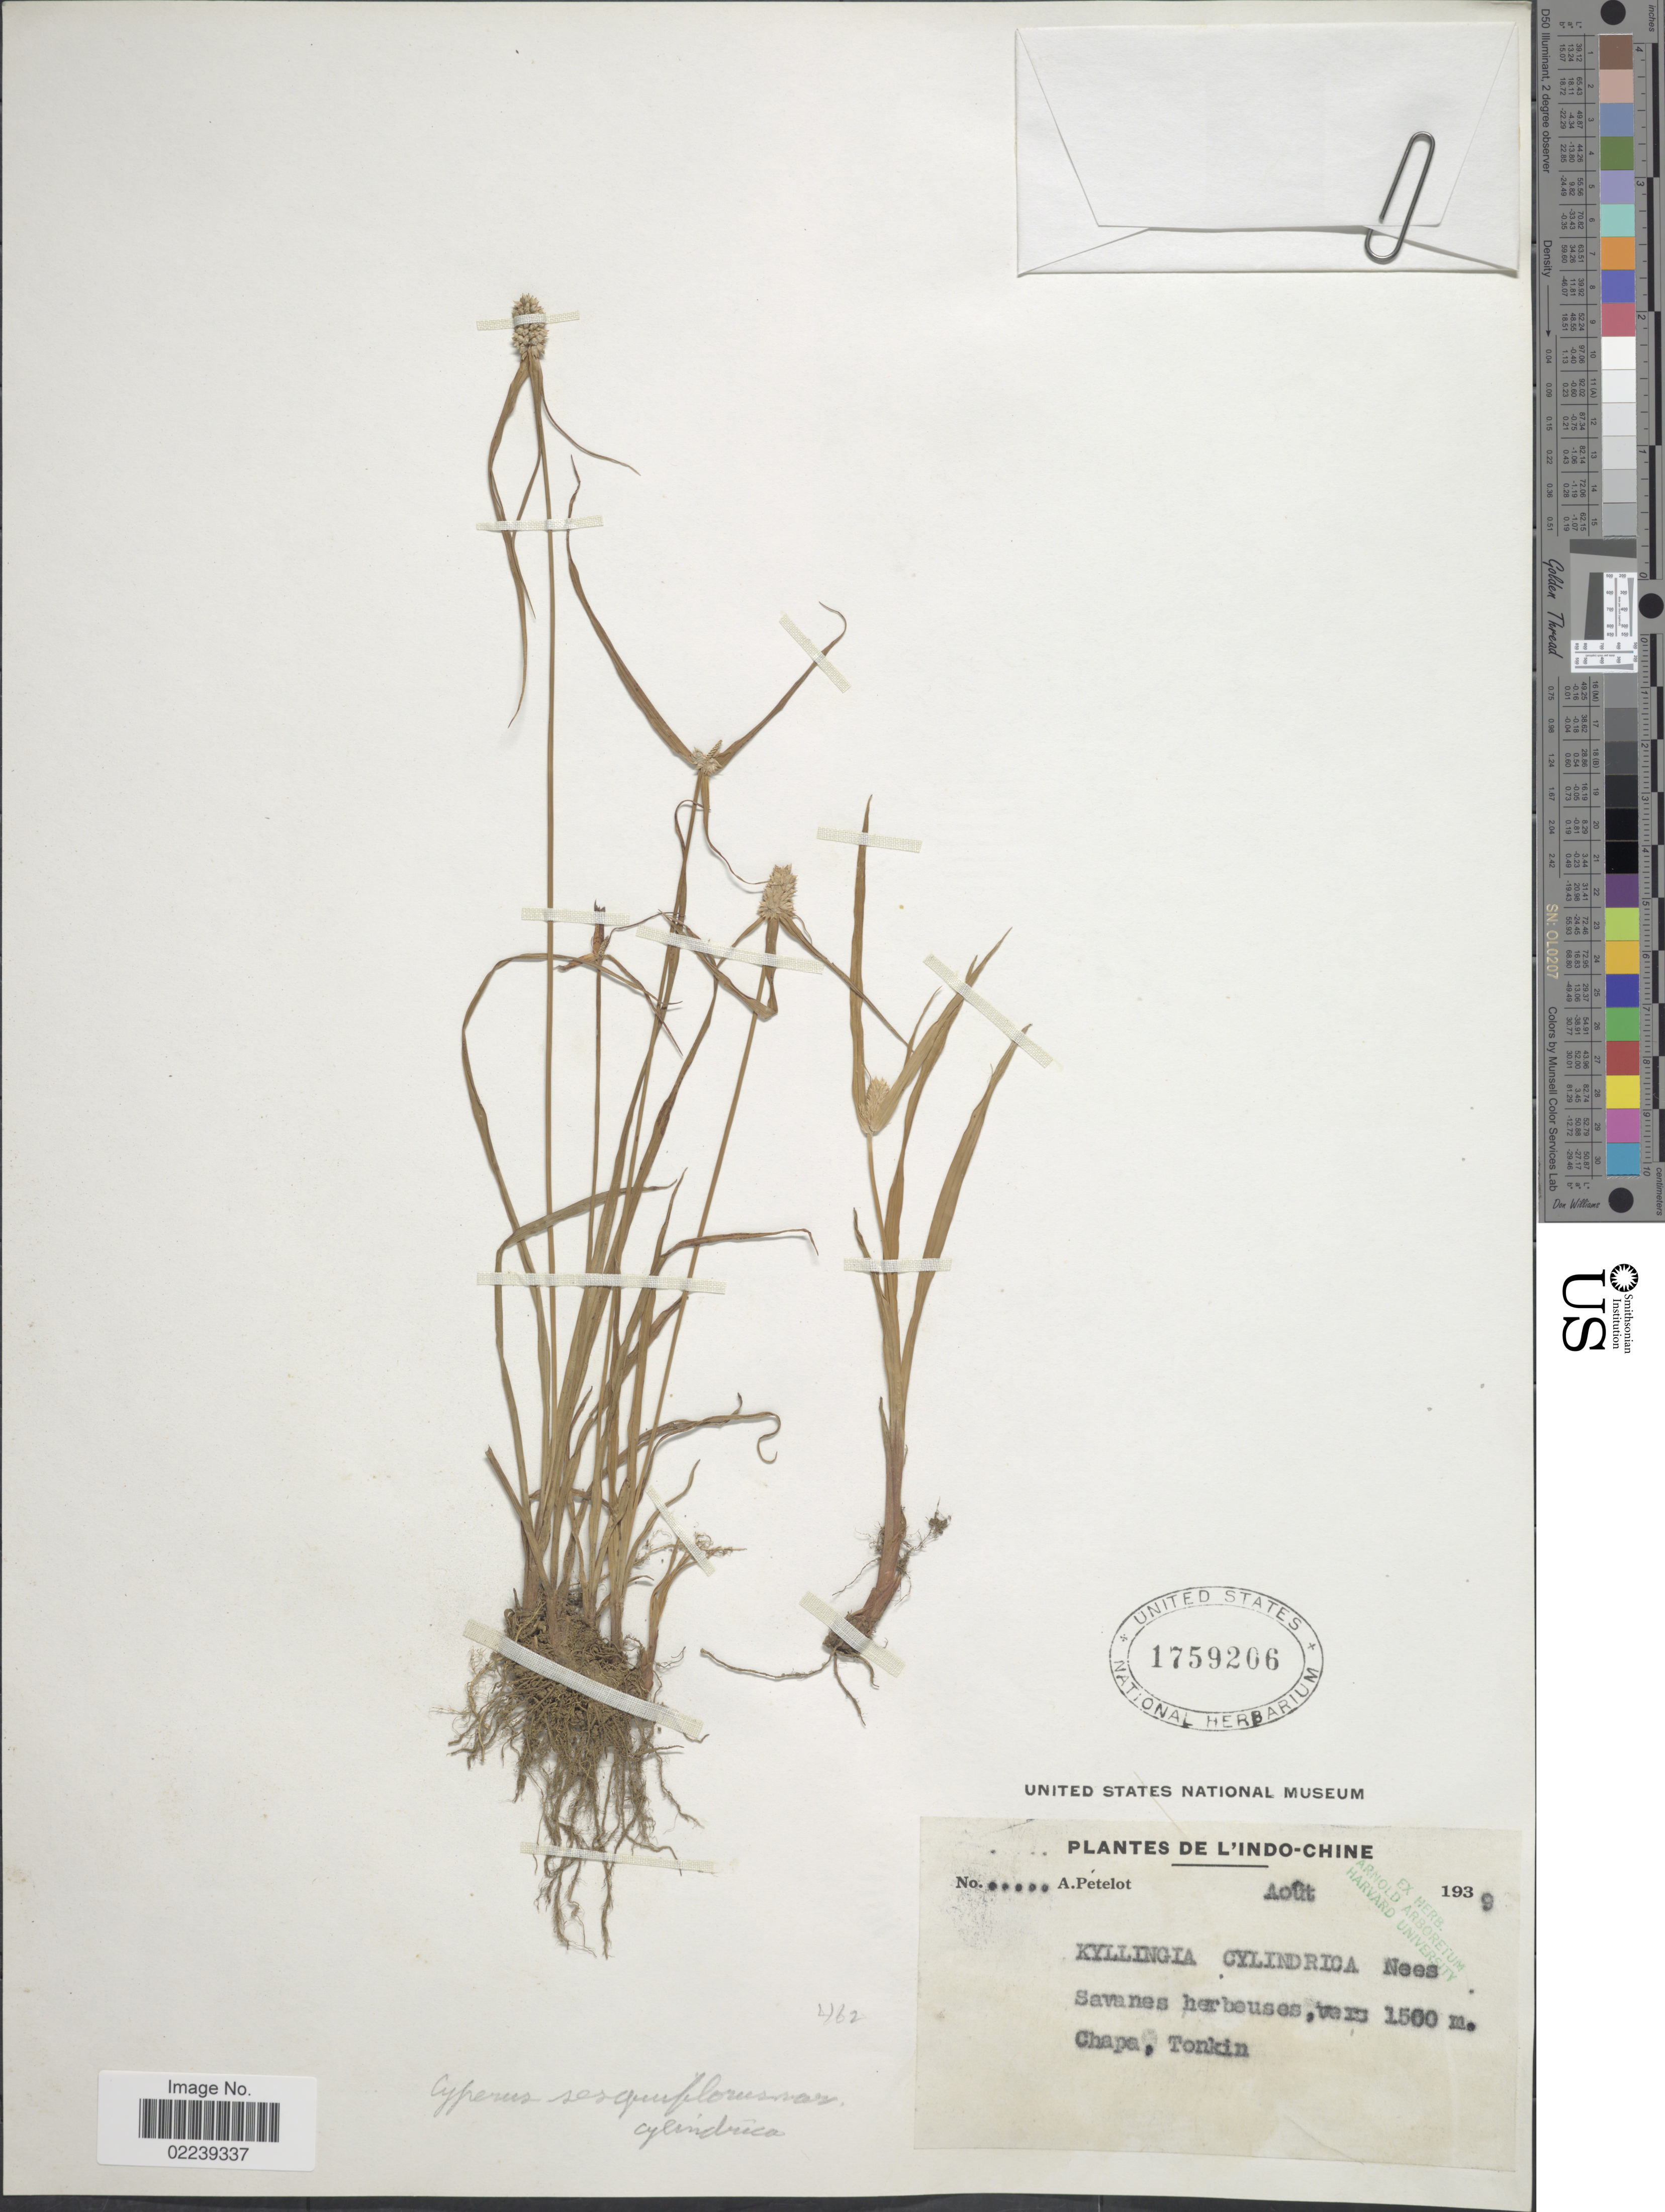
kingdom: Plantae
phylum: Tracheophyta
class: Liliopsida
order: Poales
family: Cyperaceae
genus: Cyperus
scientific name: Cyperus sesquiflorus subsp. cylindricus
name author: (Nees) T. Koyama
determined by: Strong, M. T., (US), Smithsonian Institution - National Museum of Natural History (UNITED STATES)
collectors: A. Petelot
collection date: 1939-08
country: Vietnam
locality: L'Indo Chine, Chapa, Tonkin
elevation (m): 1500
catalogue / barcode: US 1759206